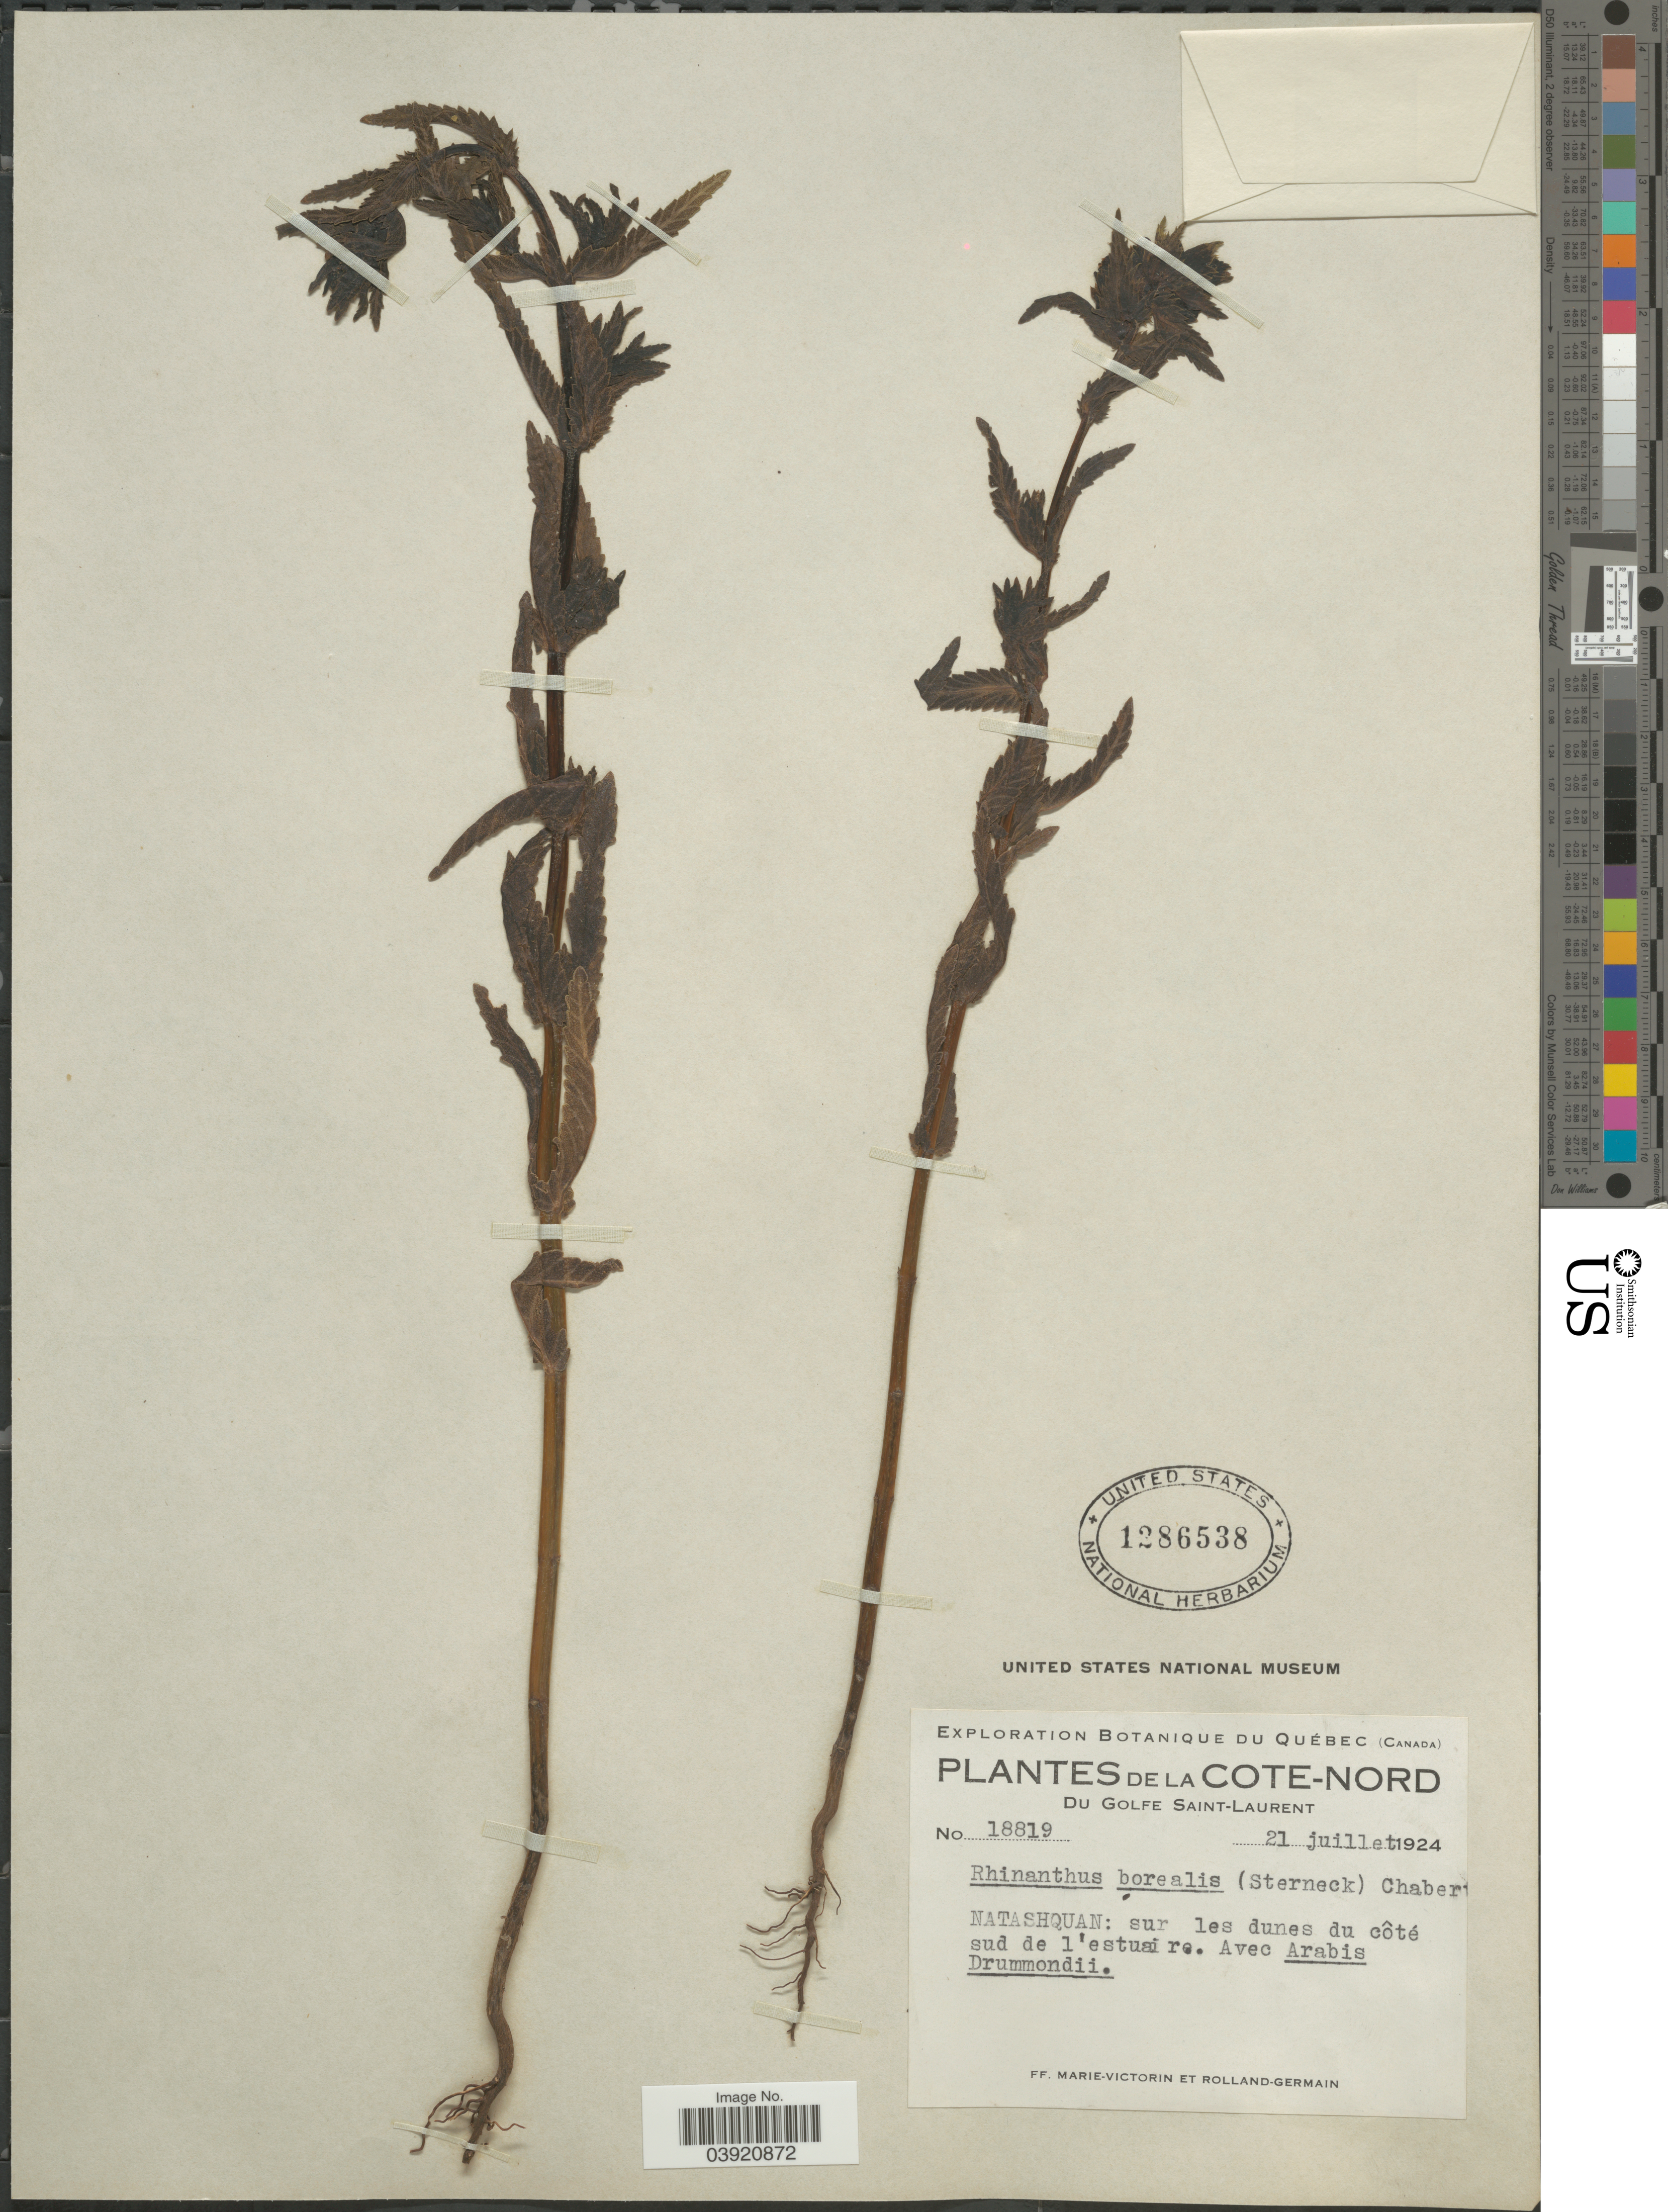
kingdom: Plantae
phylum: Tracheophyta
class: Magnoliopsida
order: Lamiales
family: Orobanchaceae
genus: Rhinanthus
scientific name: Rhinanthus borealis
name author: (Sterneck) Chabert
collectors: F. Marie-Victorin & Rolland-Germain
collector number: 18819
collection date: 1924-07-21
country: Canada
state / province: Quebec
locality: La Cote-Nord. Du Golfe Saint-Laurent. Natashquan: sur les dunes du côté sud de l' estuaire.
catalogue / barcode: US 1286538